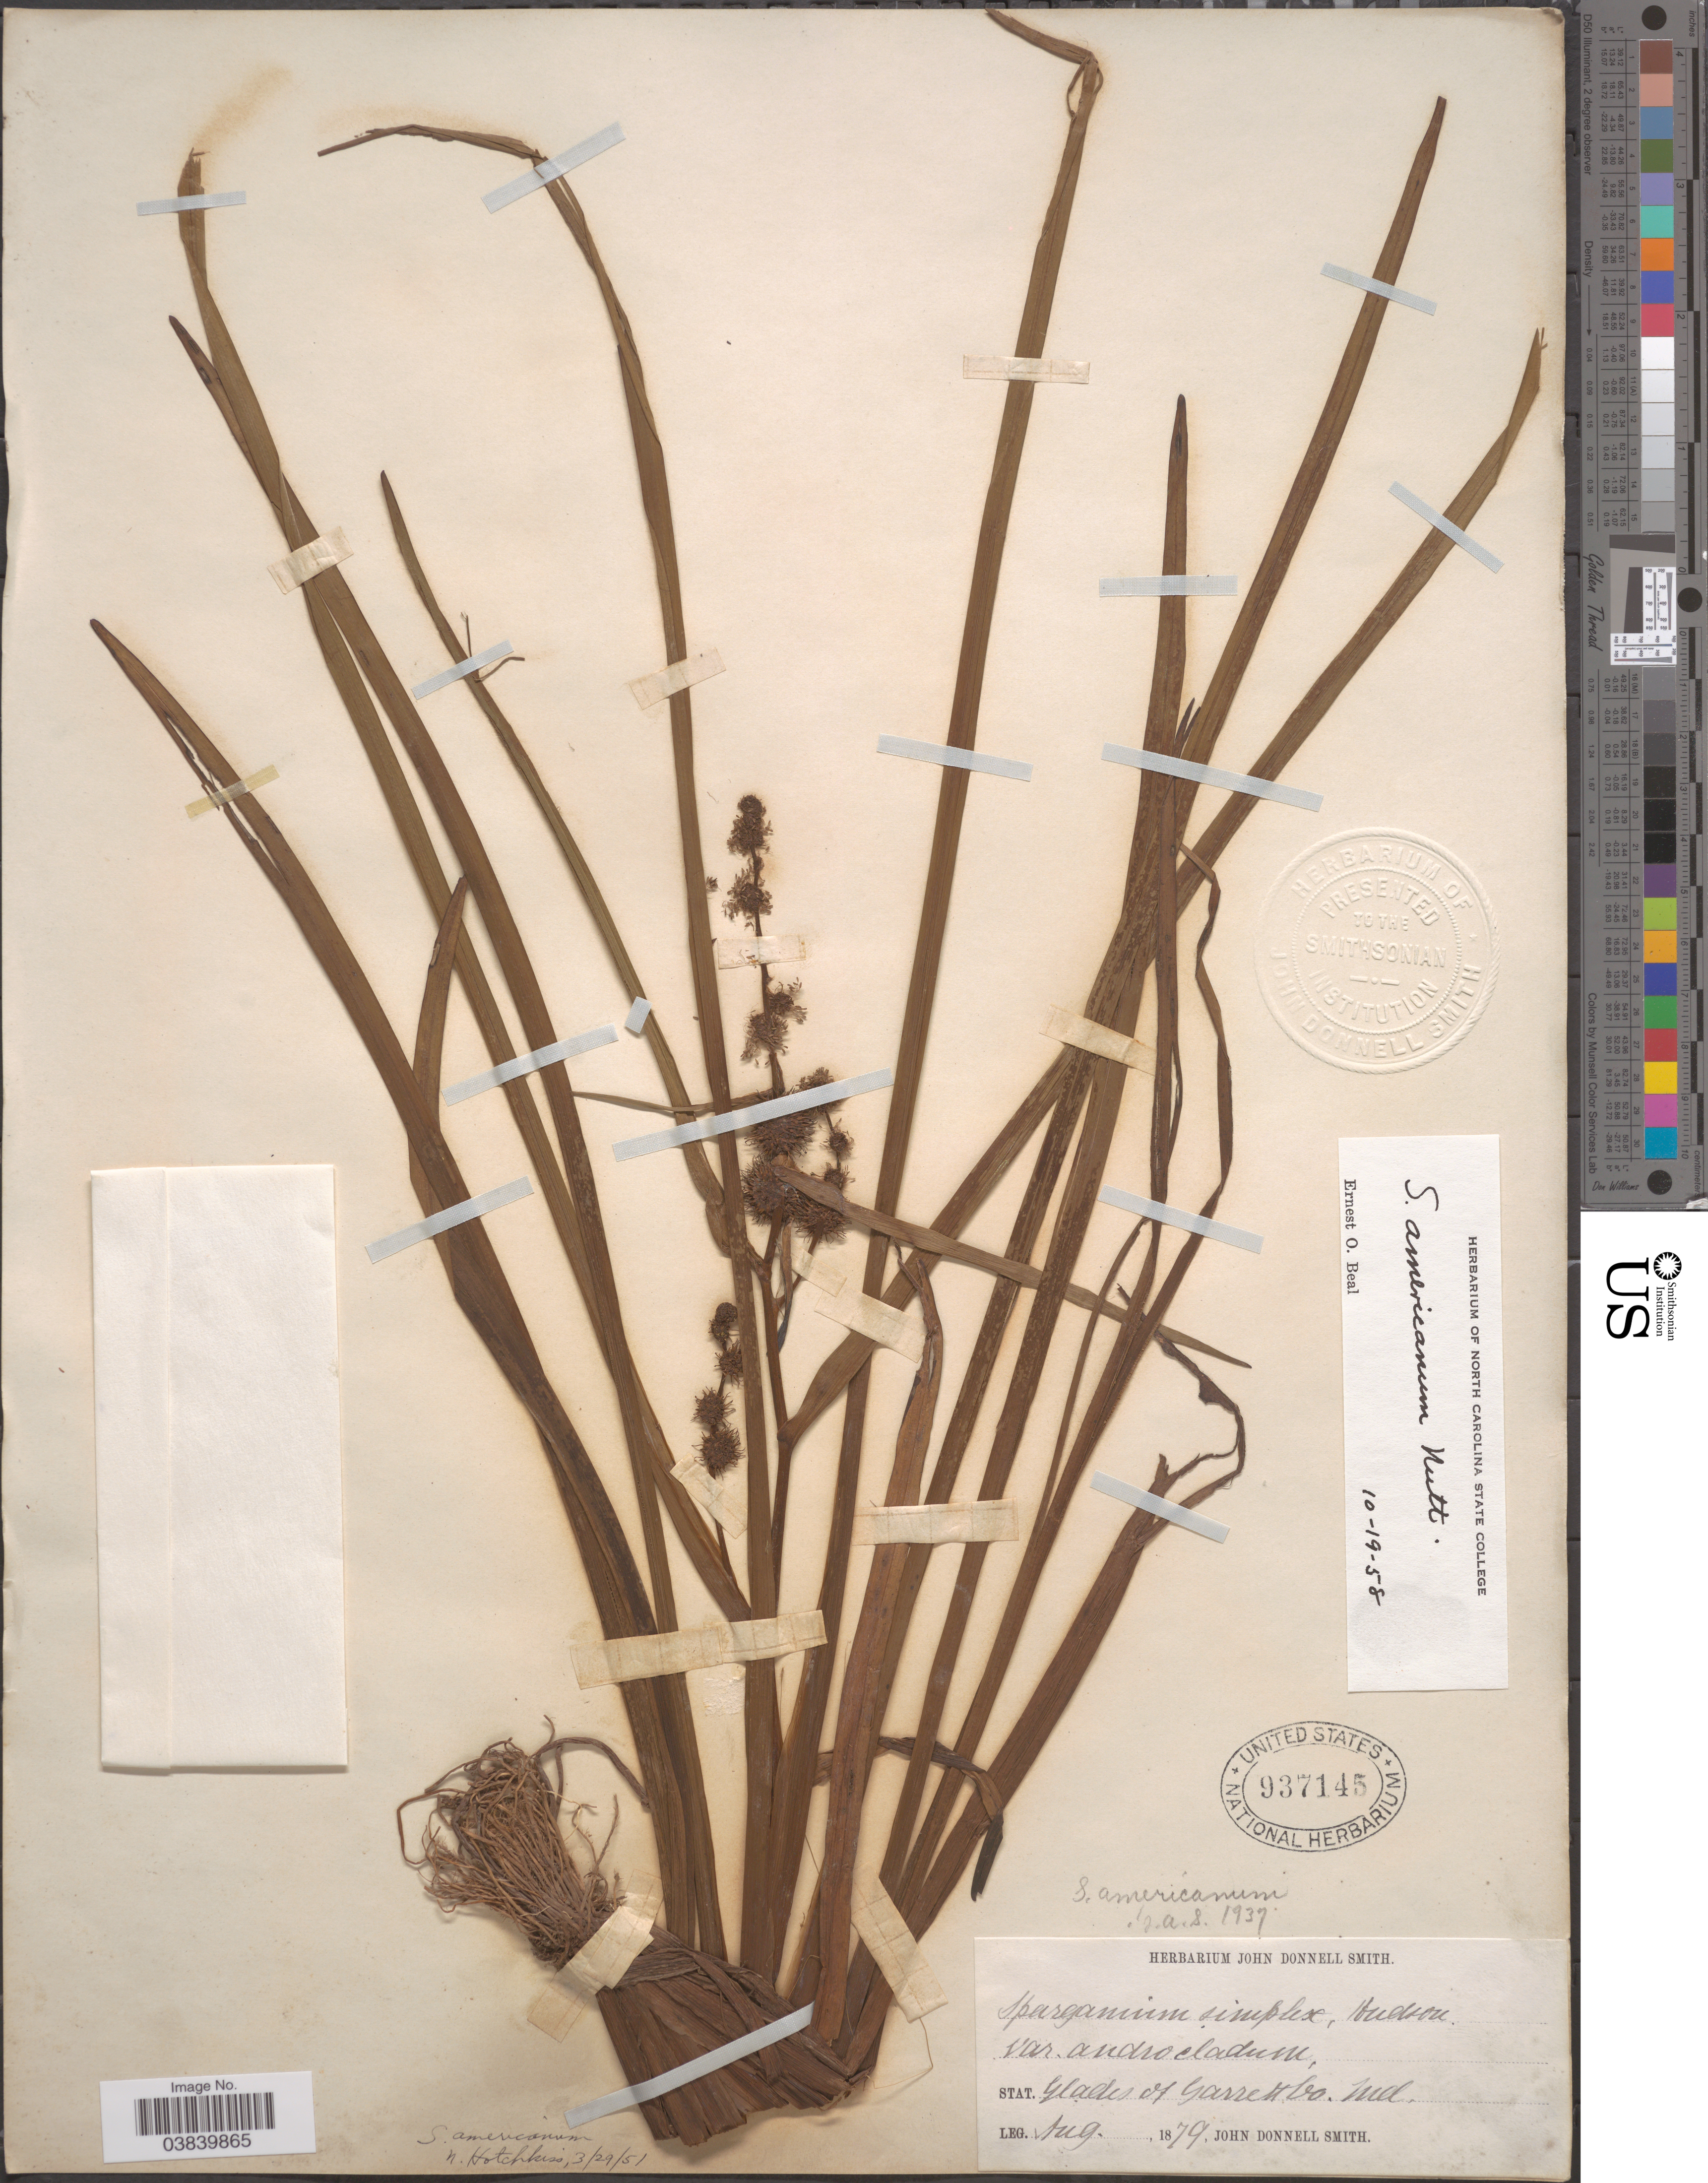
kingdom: Plantae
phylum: Tracheophyta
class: Liliopsida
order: Poales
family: Typhaceae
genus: Sparganium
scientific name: Sparganium americanum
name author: Nutt.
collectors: J. Donnell Smith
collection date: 1879-08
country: United States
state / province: Maryland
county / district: Garrett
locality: Stat. Glades of Garrett Co.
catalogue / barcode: US 937145